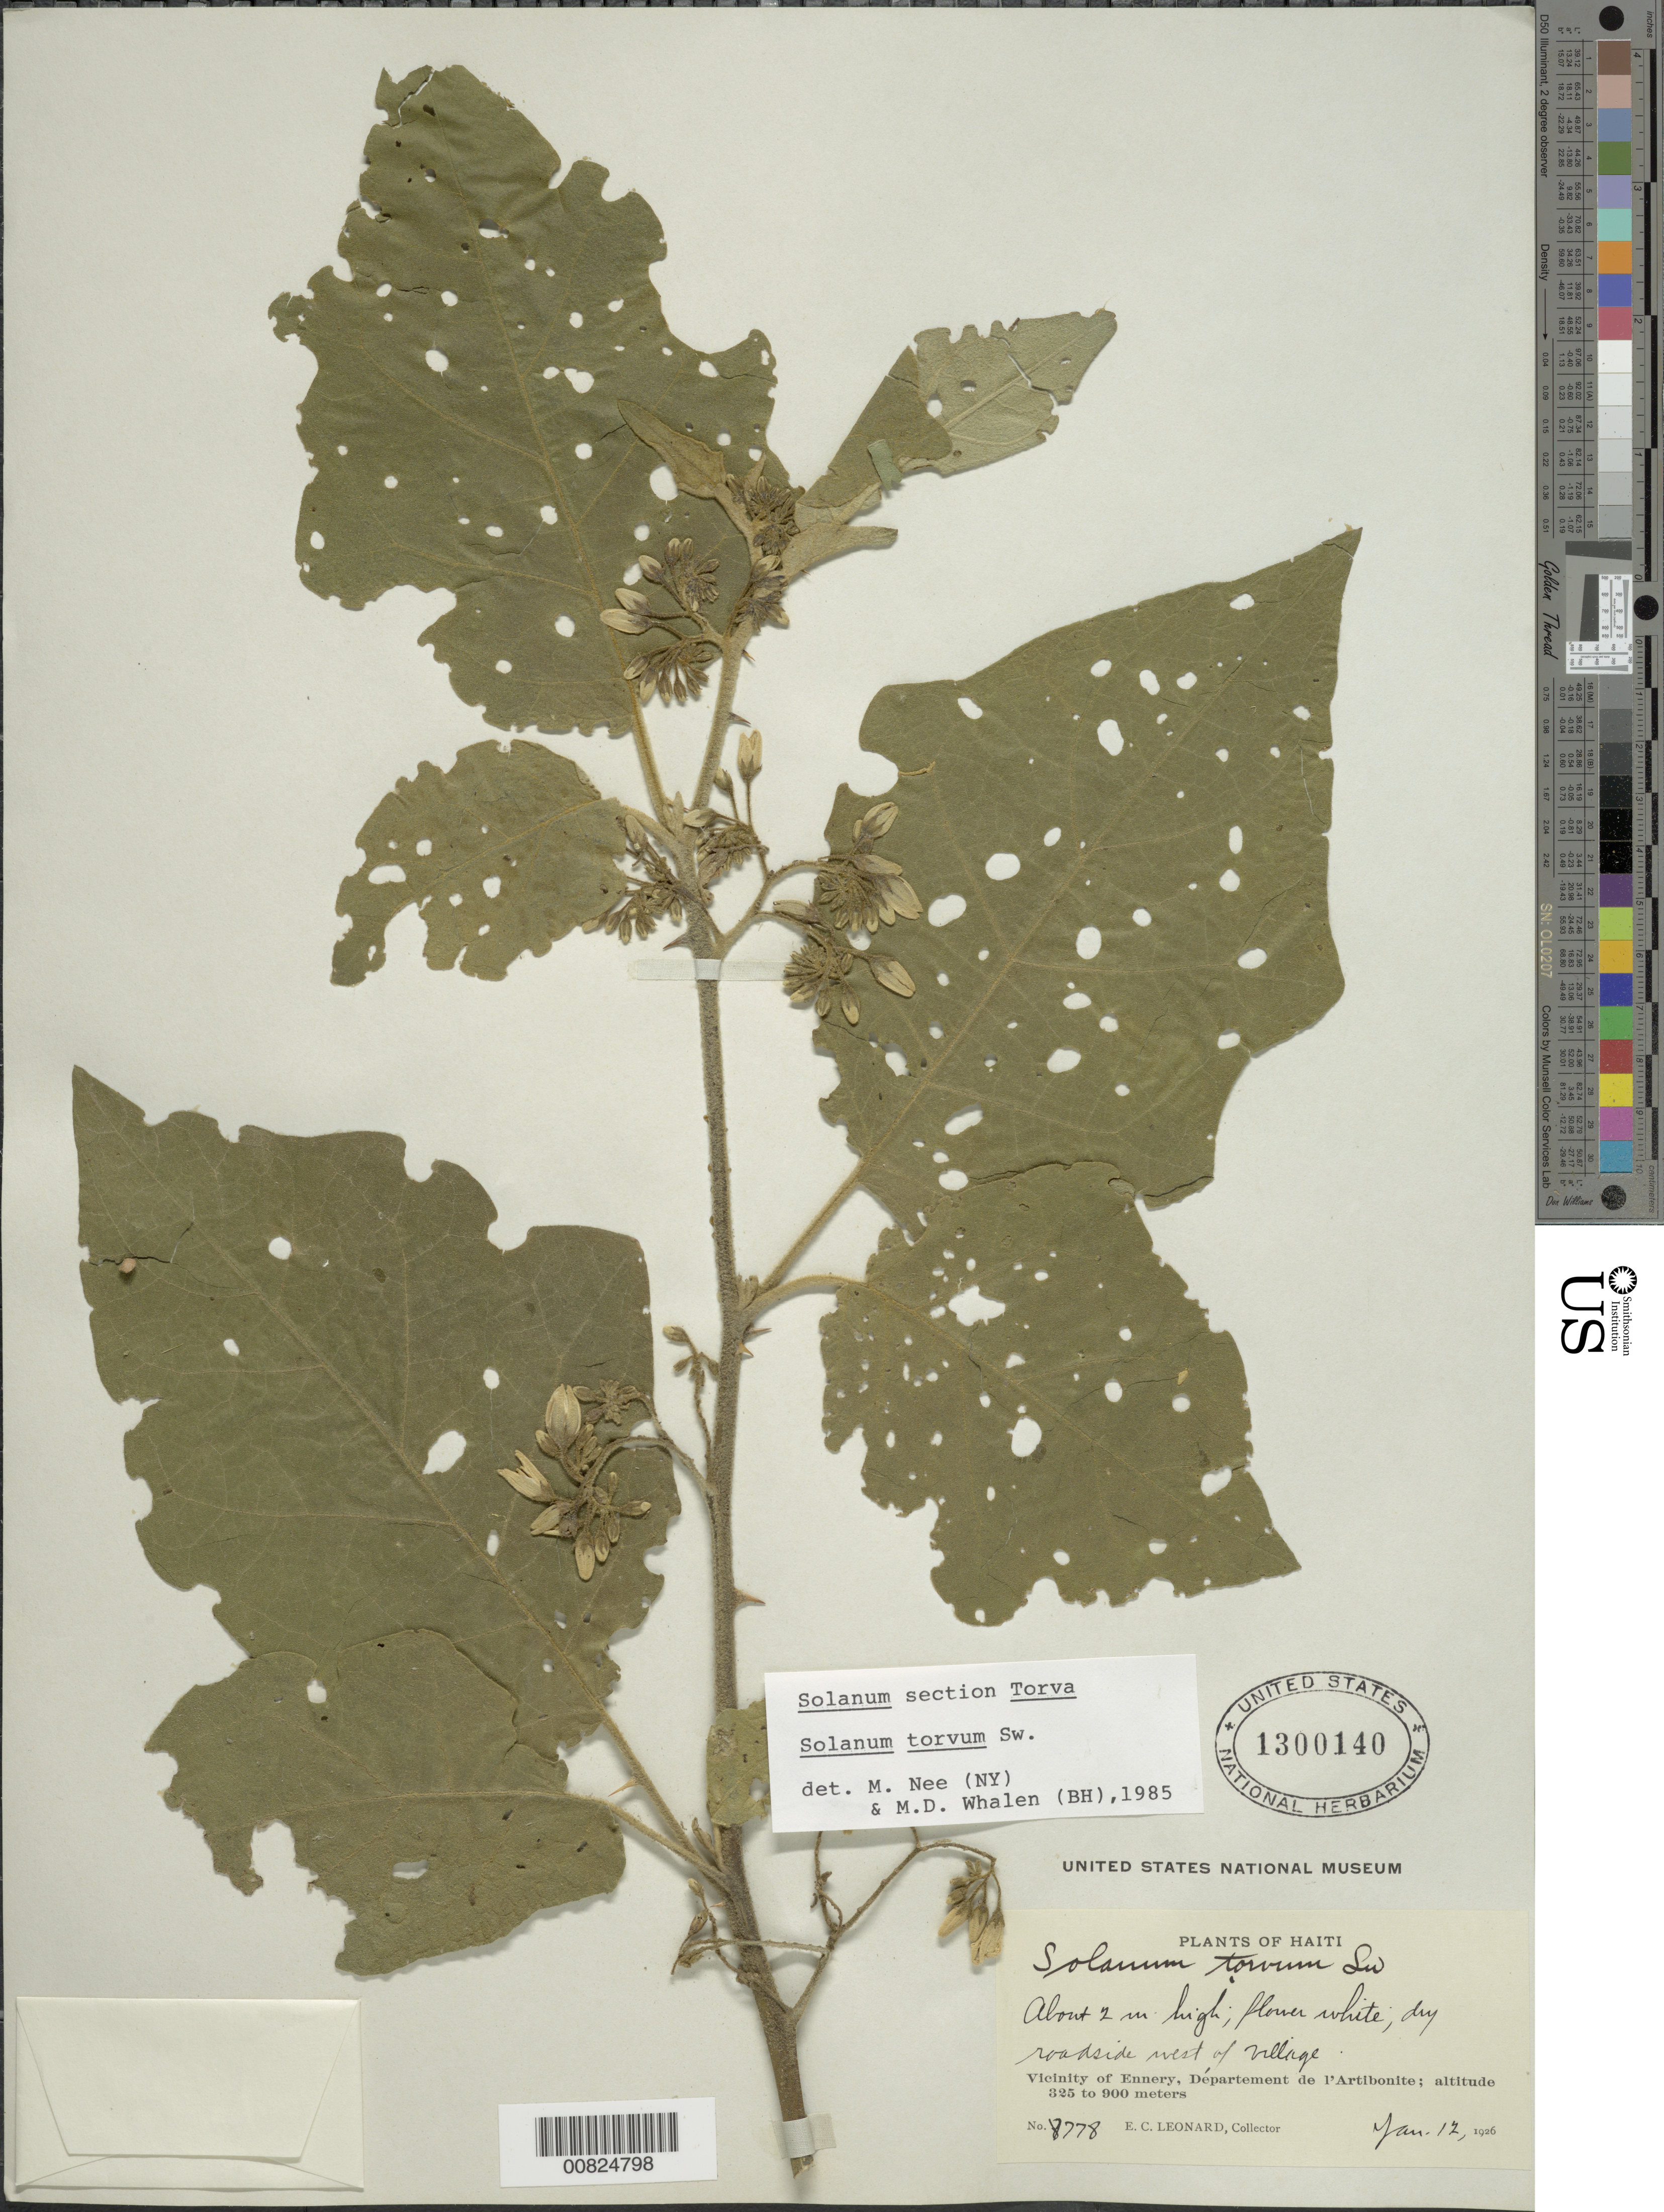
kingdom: Plantae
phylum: Tracheophyta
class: Magnoliopsida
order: Solanales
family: Solanaceae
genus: Solanum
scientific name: Solanum torvum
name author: Sw.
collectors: E. C. Leonard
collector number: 8778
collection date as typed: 12 Jan 1926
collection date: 1926-01-12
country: Haiti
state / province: Artibonite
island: Hispaniola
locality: Vicinity of Ennery, W of village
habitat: Dry roadside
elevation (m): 325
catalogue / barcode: US 1300140